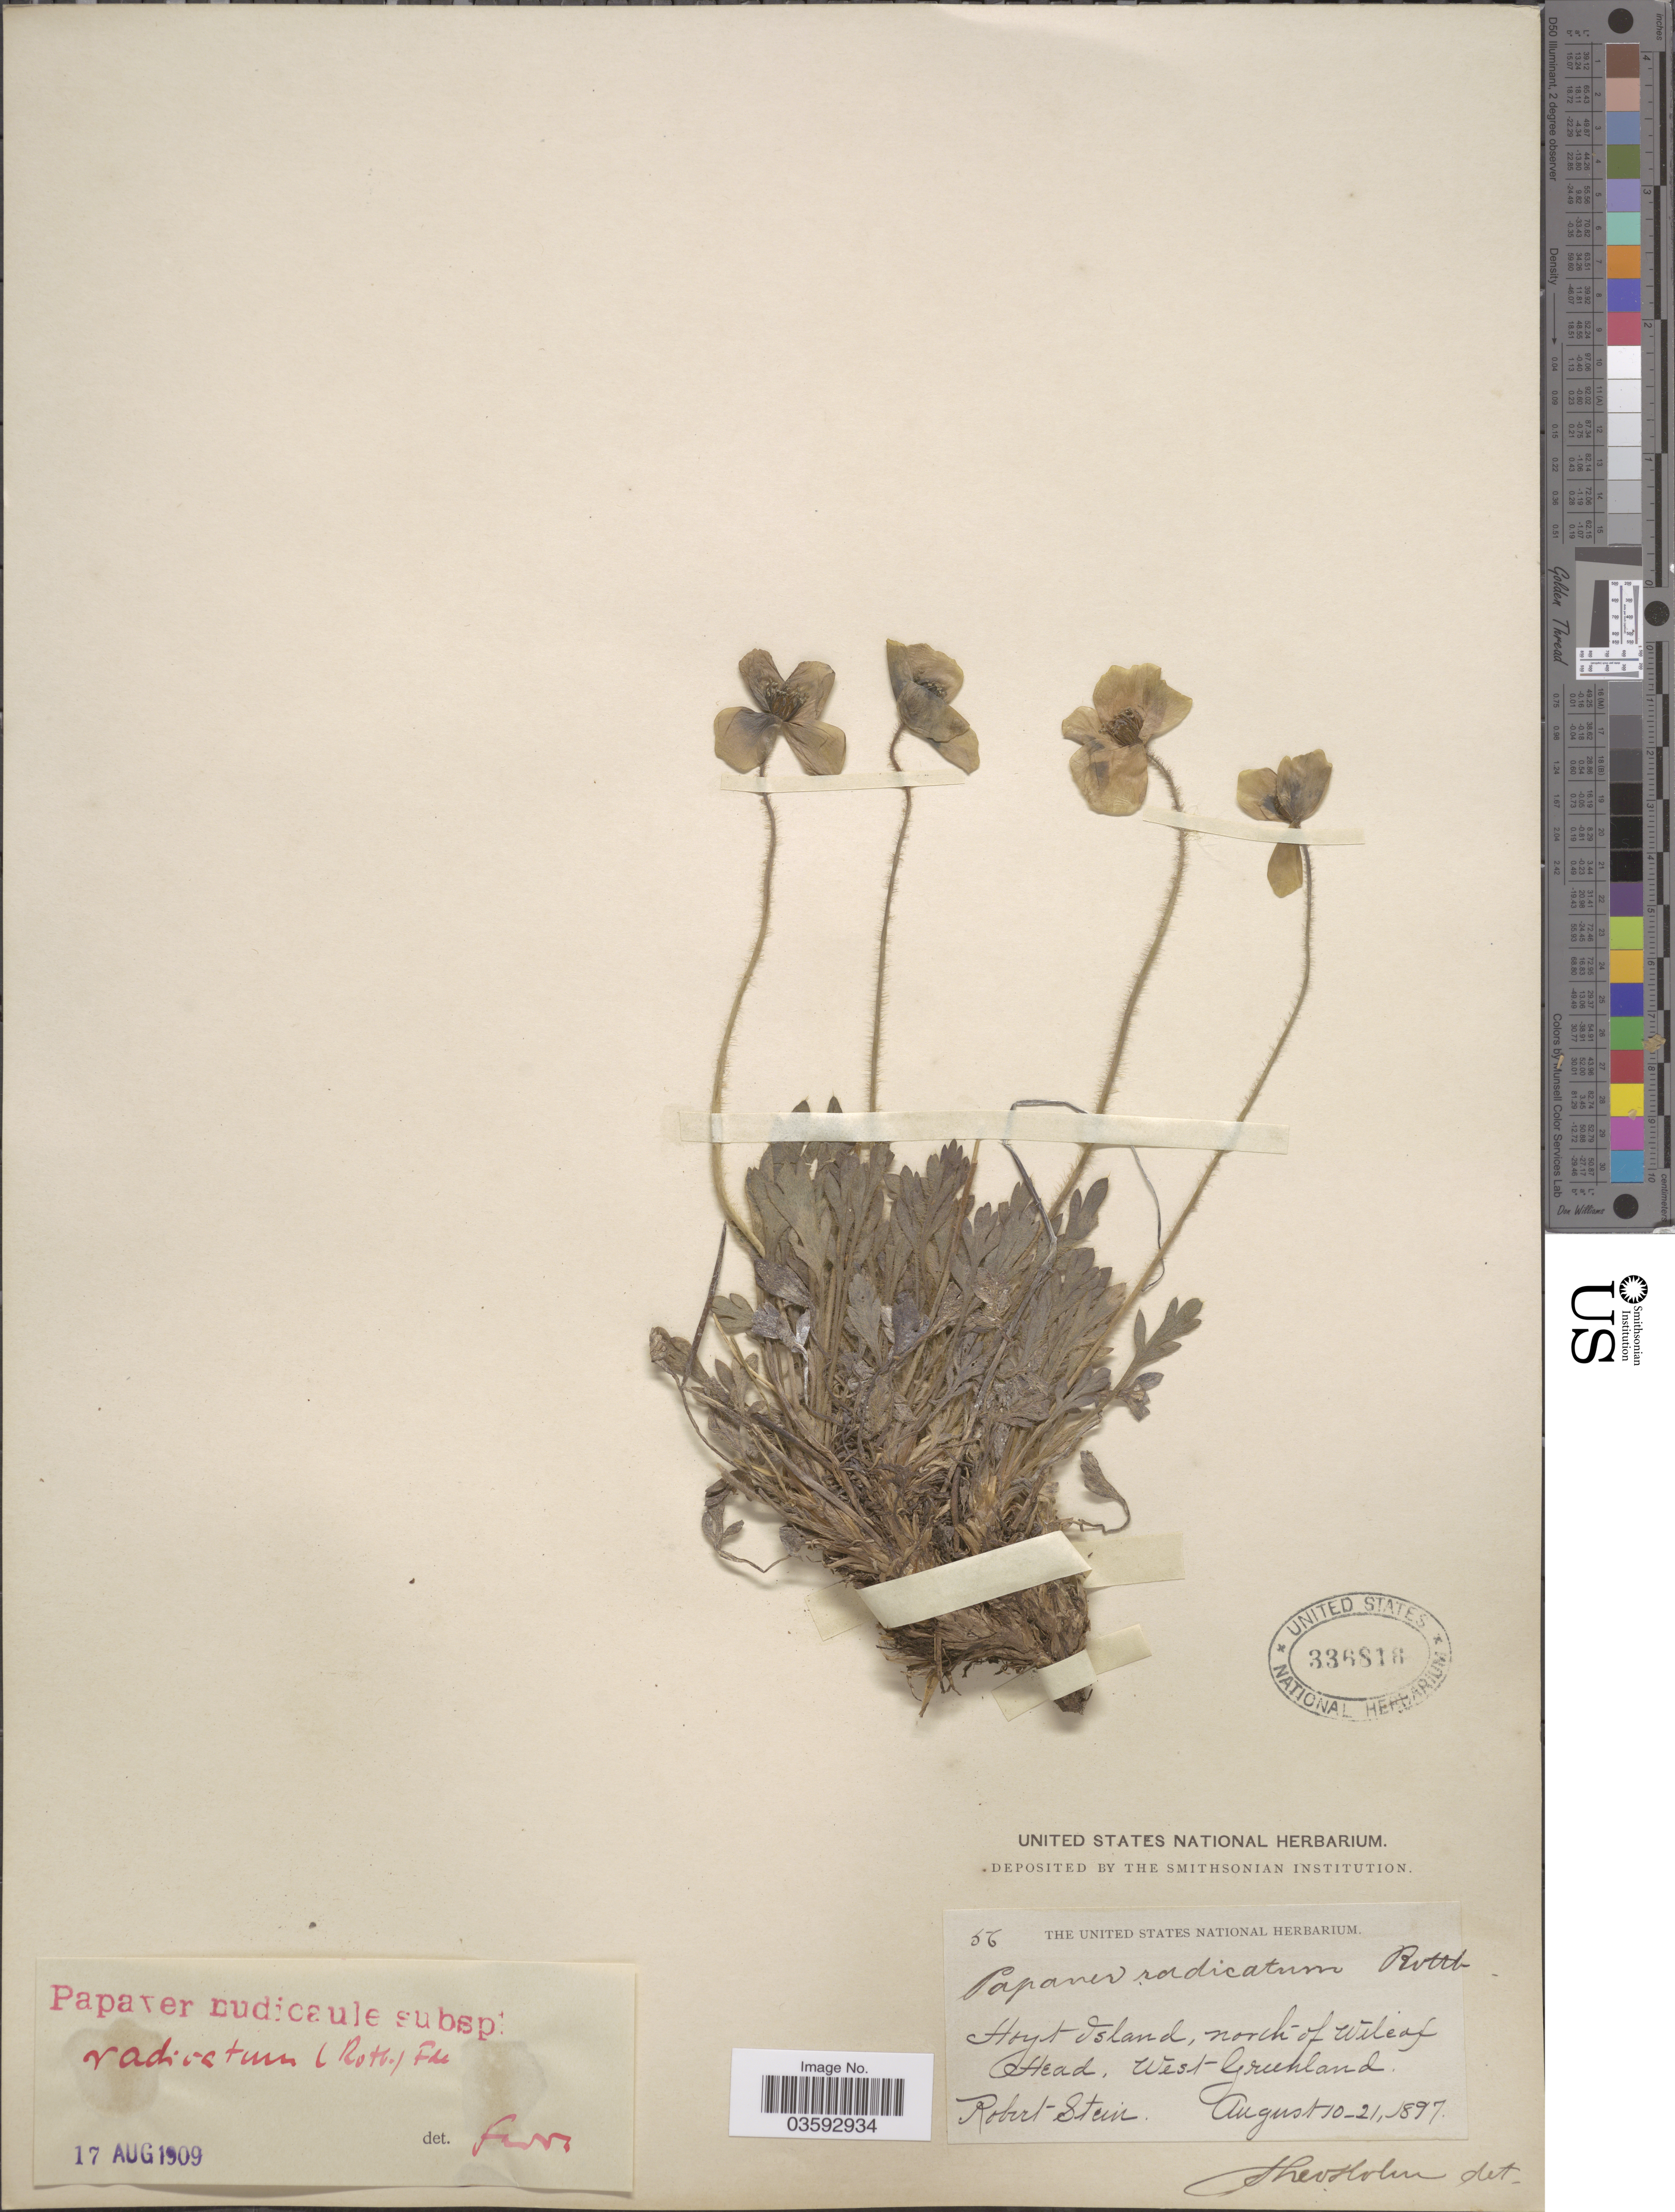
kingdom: Plantae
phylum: Tracheophyta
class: Magnoliopsida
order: Ranunculales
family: Papaveraceae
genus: Papaver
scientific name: Papaver nudicaule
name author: L.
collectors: R. Stein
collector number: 56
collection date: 1897-08-10/1897-08-21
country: Greenland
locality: Hoyt Island, north of Wilcox Head. West Greenland.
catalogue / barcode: US 336816